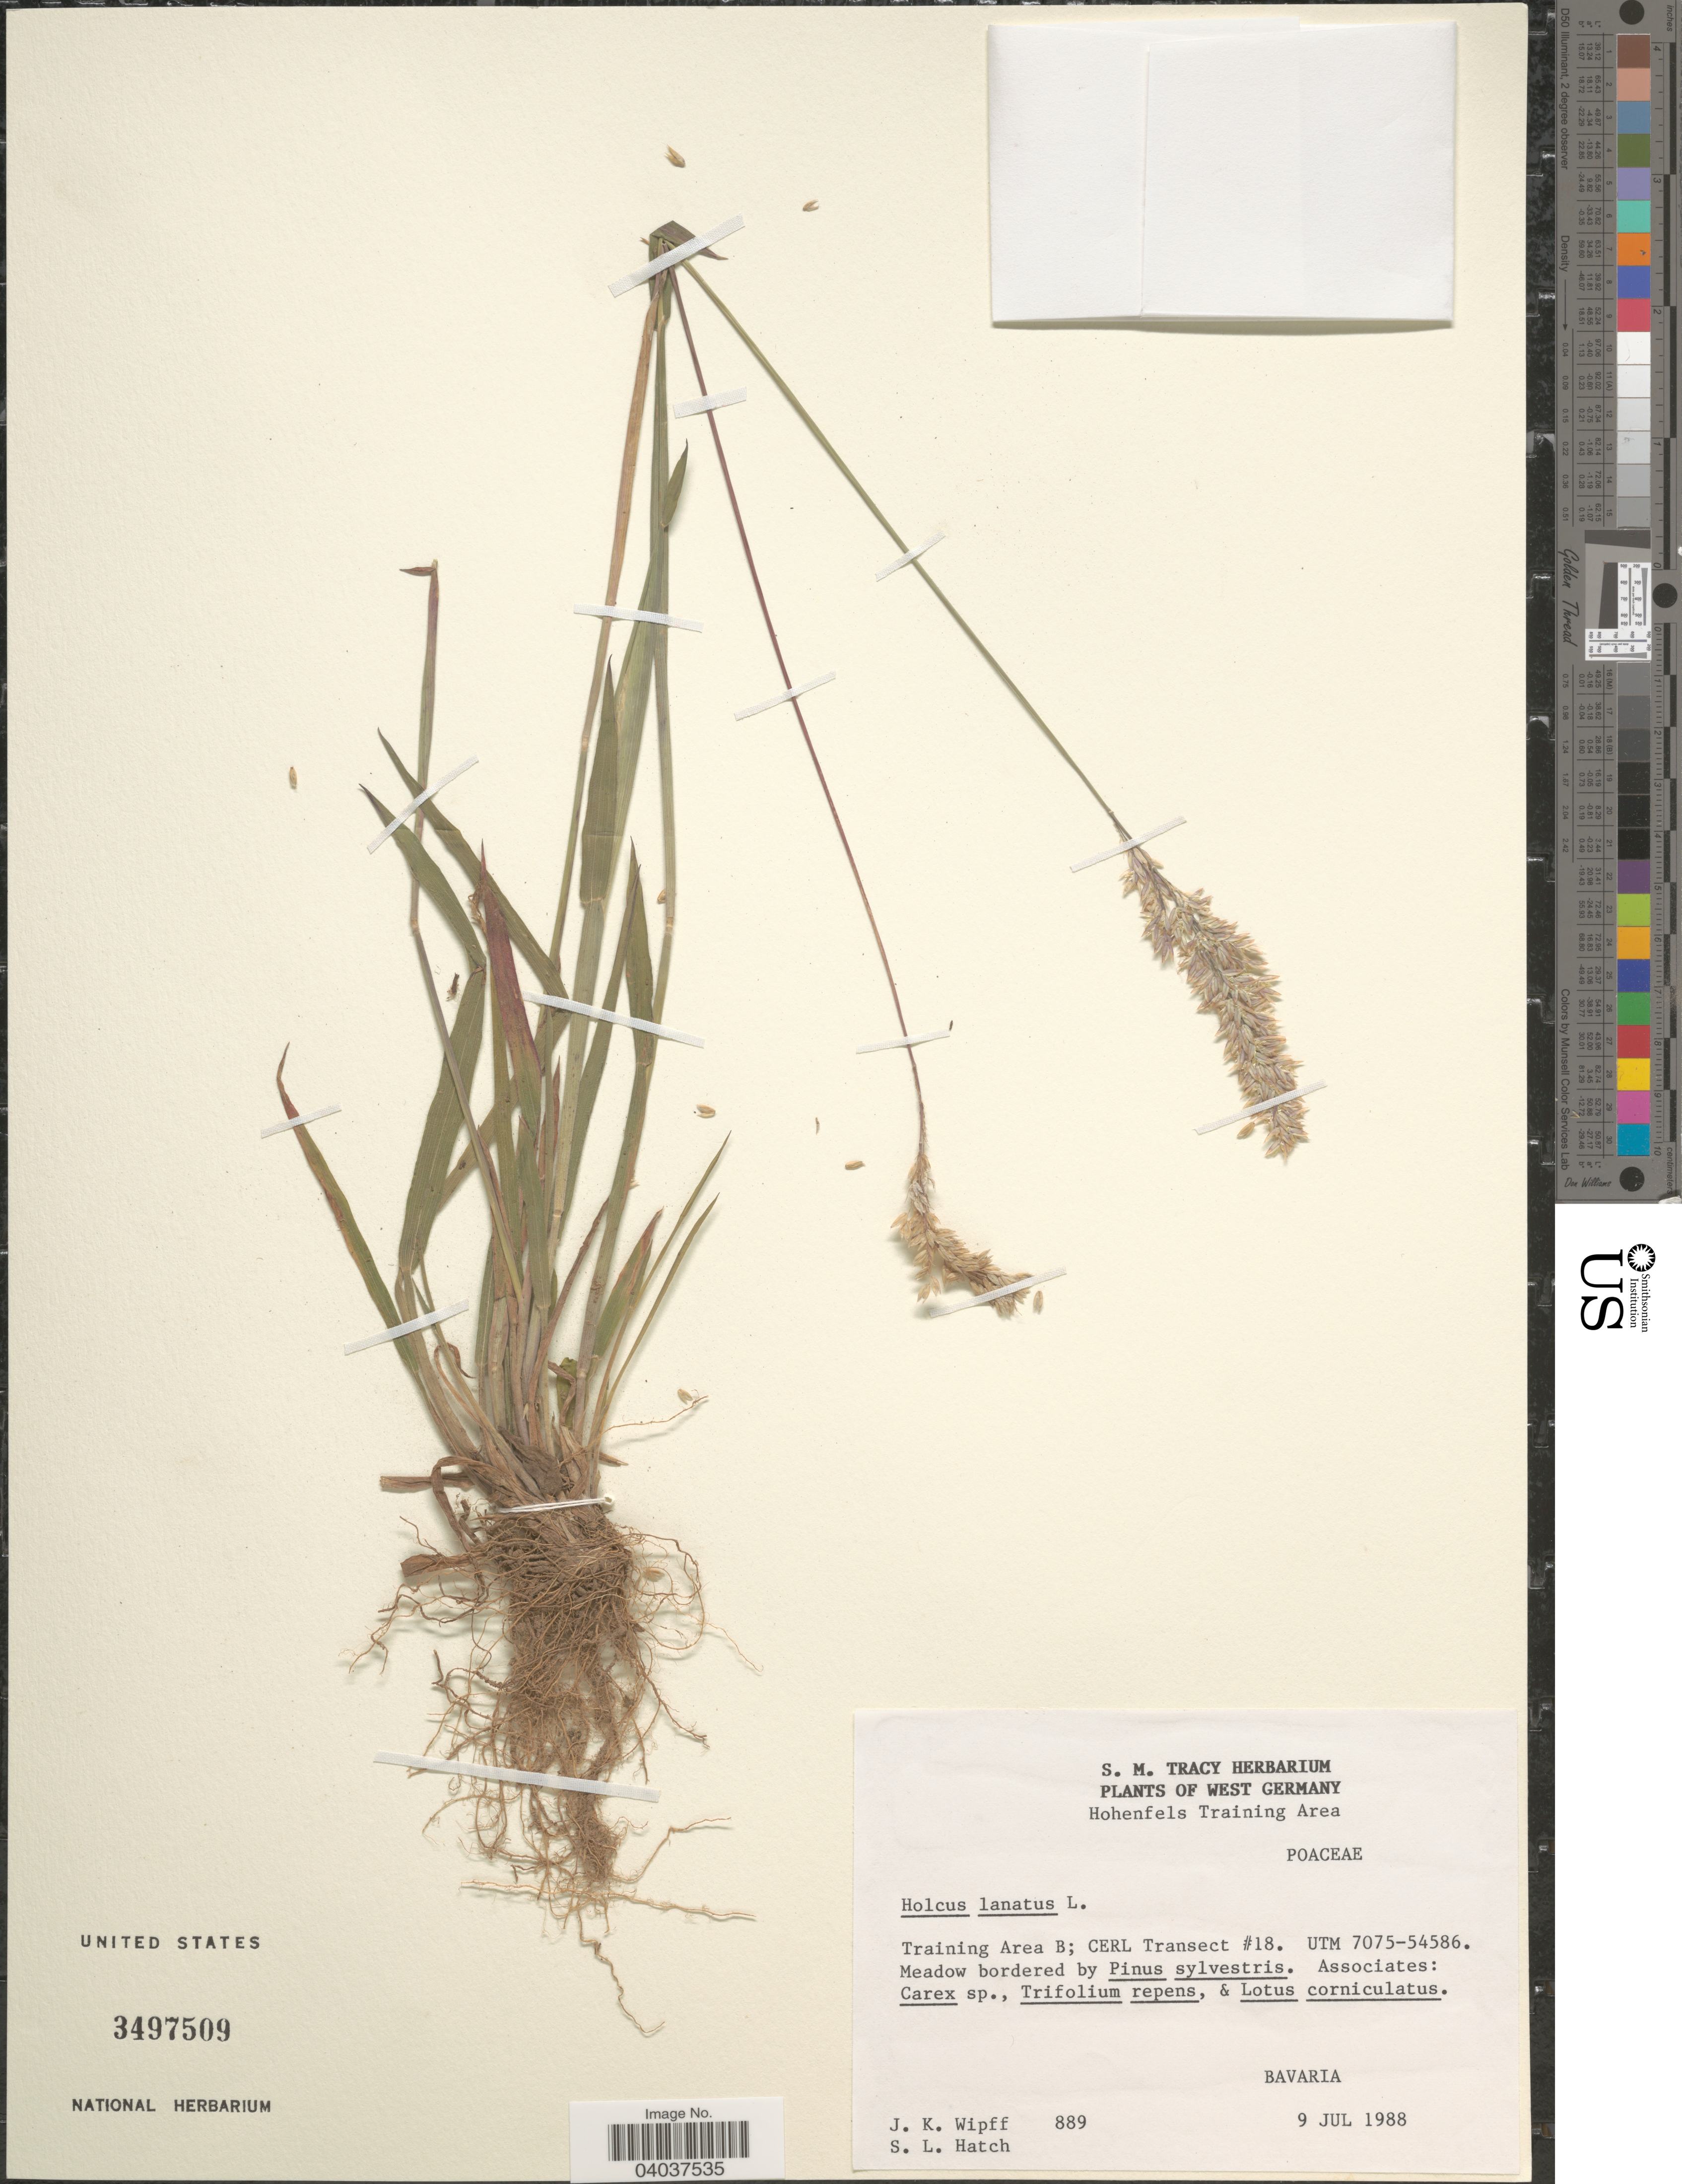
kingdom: Plantae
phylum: Tracheophyta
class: Liliopsida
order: Poales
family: Poaceae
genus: Holcus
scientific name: Holcus lanatus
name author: L.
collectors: J. K. Wipff & S. Hatch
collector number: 889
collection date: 1988-07-09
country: Germany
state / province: Bayern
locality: West Germany. Hohenfels Training Area. Training Area B; CERL Transect #18. UTM 7075-54586. Bavaria.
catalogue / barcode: US 3497509